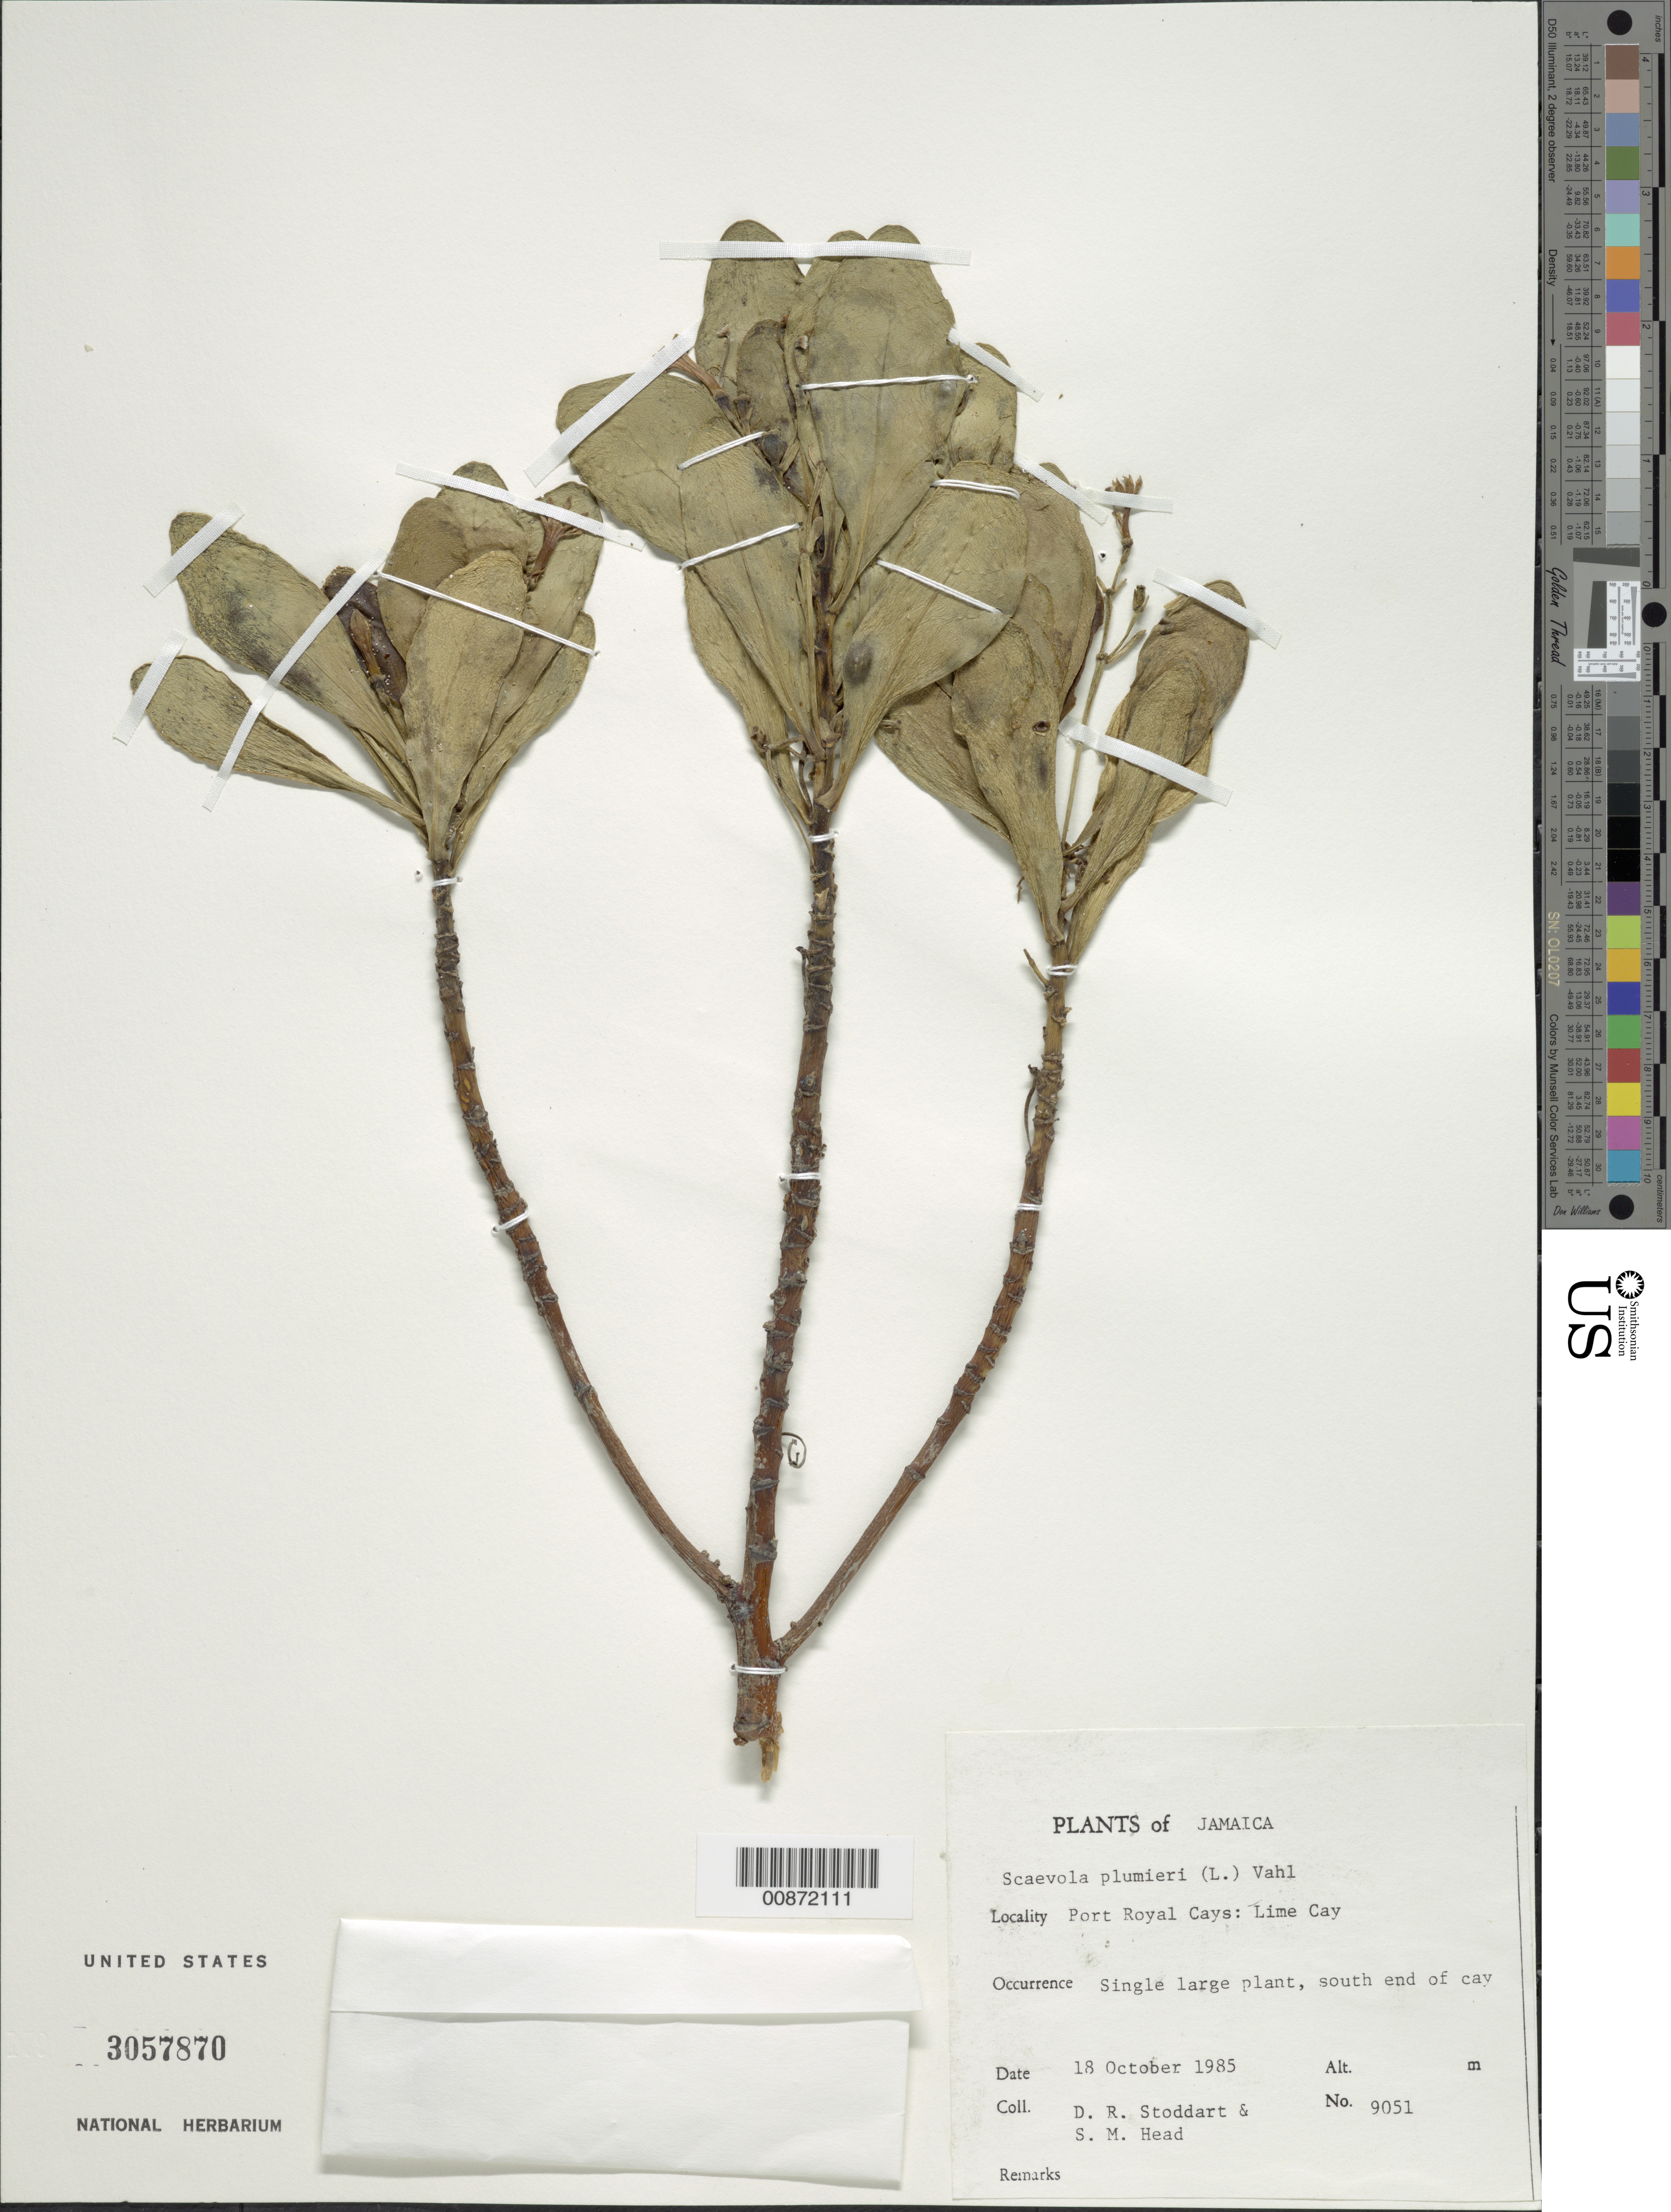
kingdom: Plantae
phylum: Tracheophyta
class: Magnoliopsida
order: Asterales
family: Goodeniaceae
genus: Scaevola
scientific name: Scaevola plumieri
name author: (L.) Vahl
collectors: D. R. Stoddart & S. Head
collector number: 9051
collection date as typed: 18 Oct 1985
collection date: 1985-10-18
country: Jamaica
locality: Porty Royal Cays: Lime Cay, south end of cay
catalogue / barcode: US 3057870